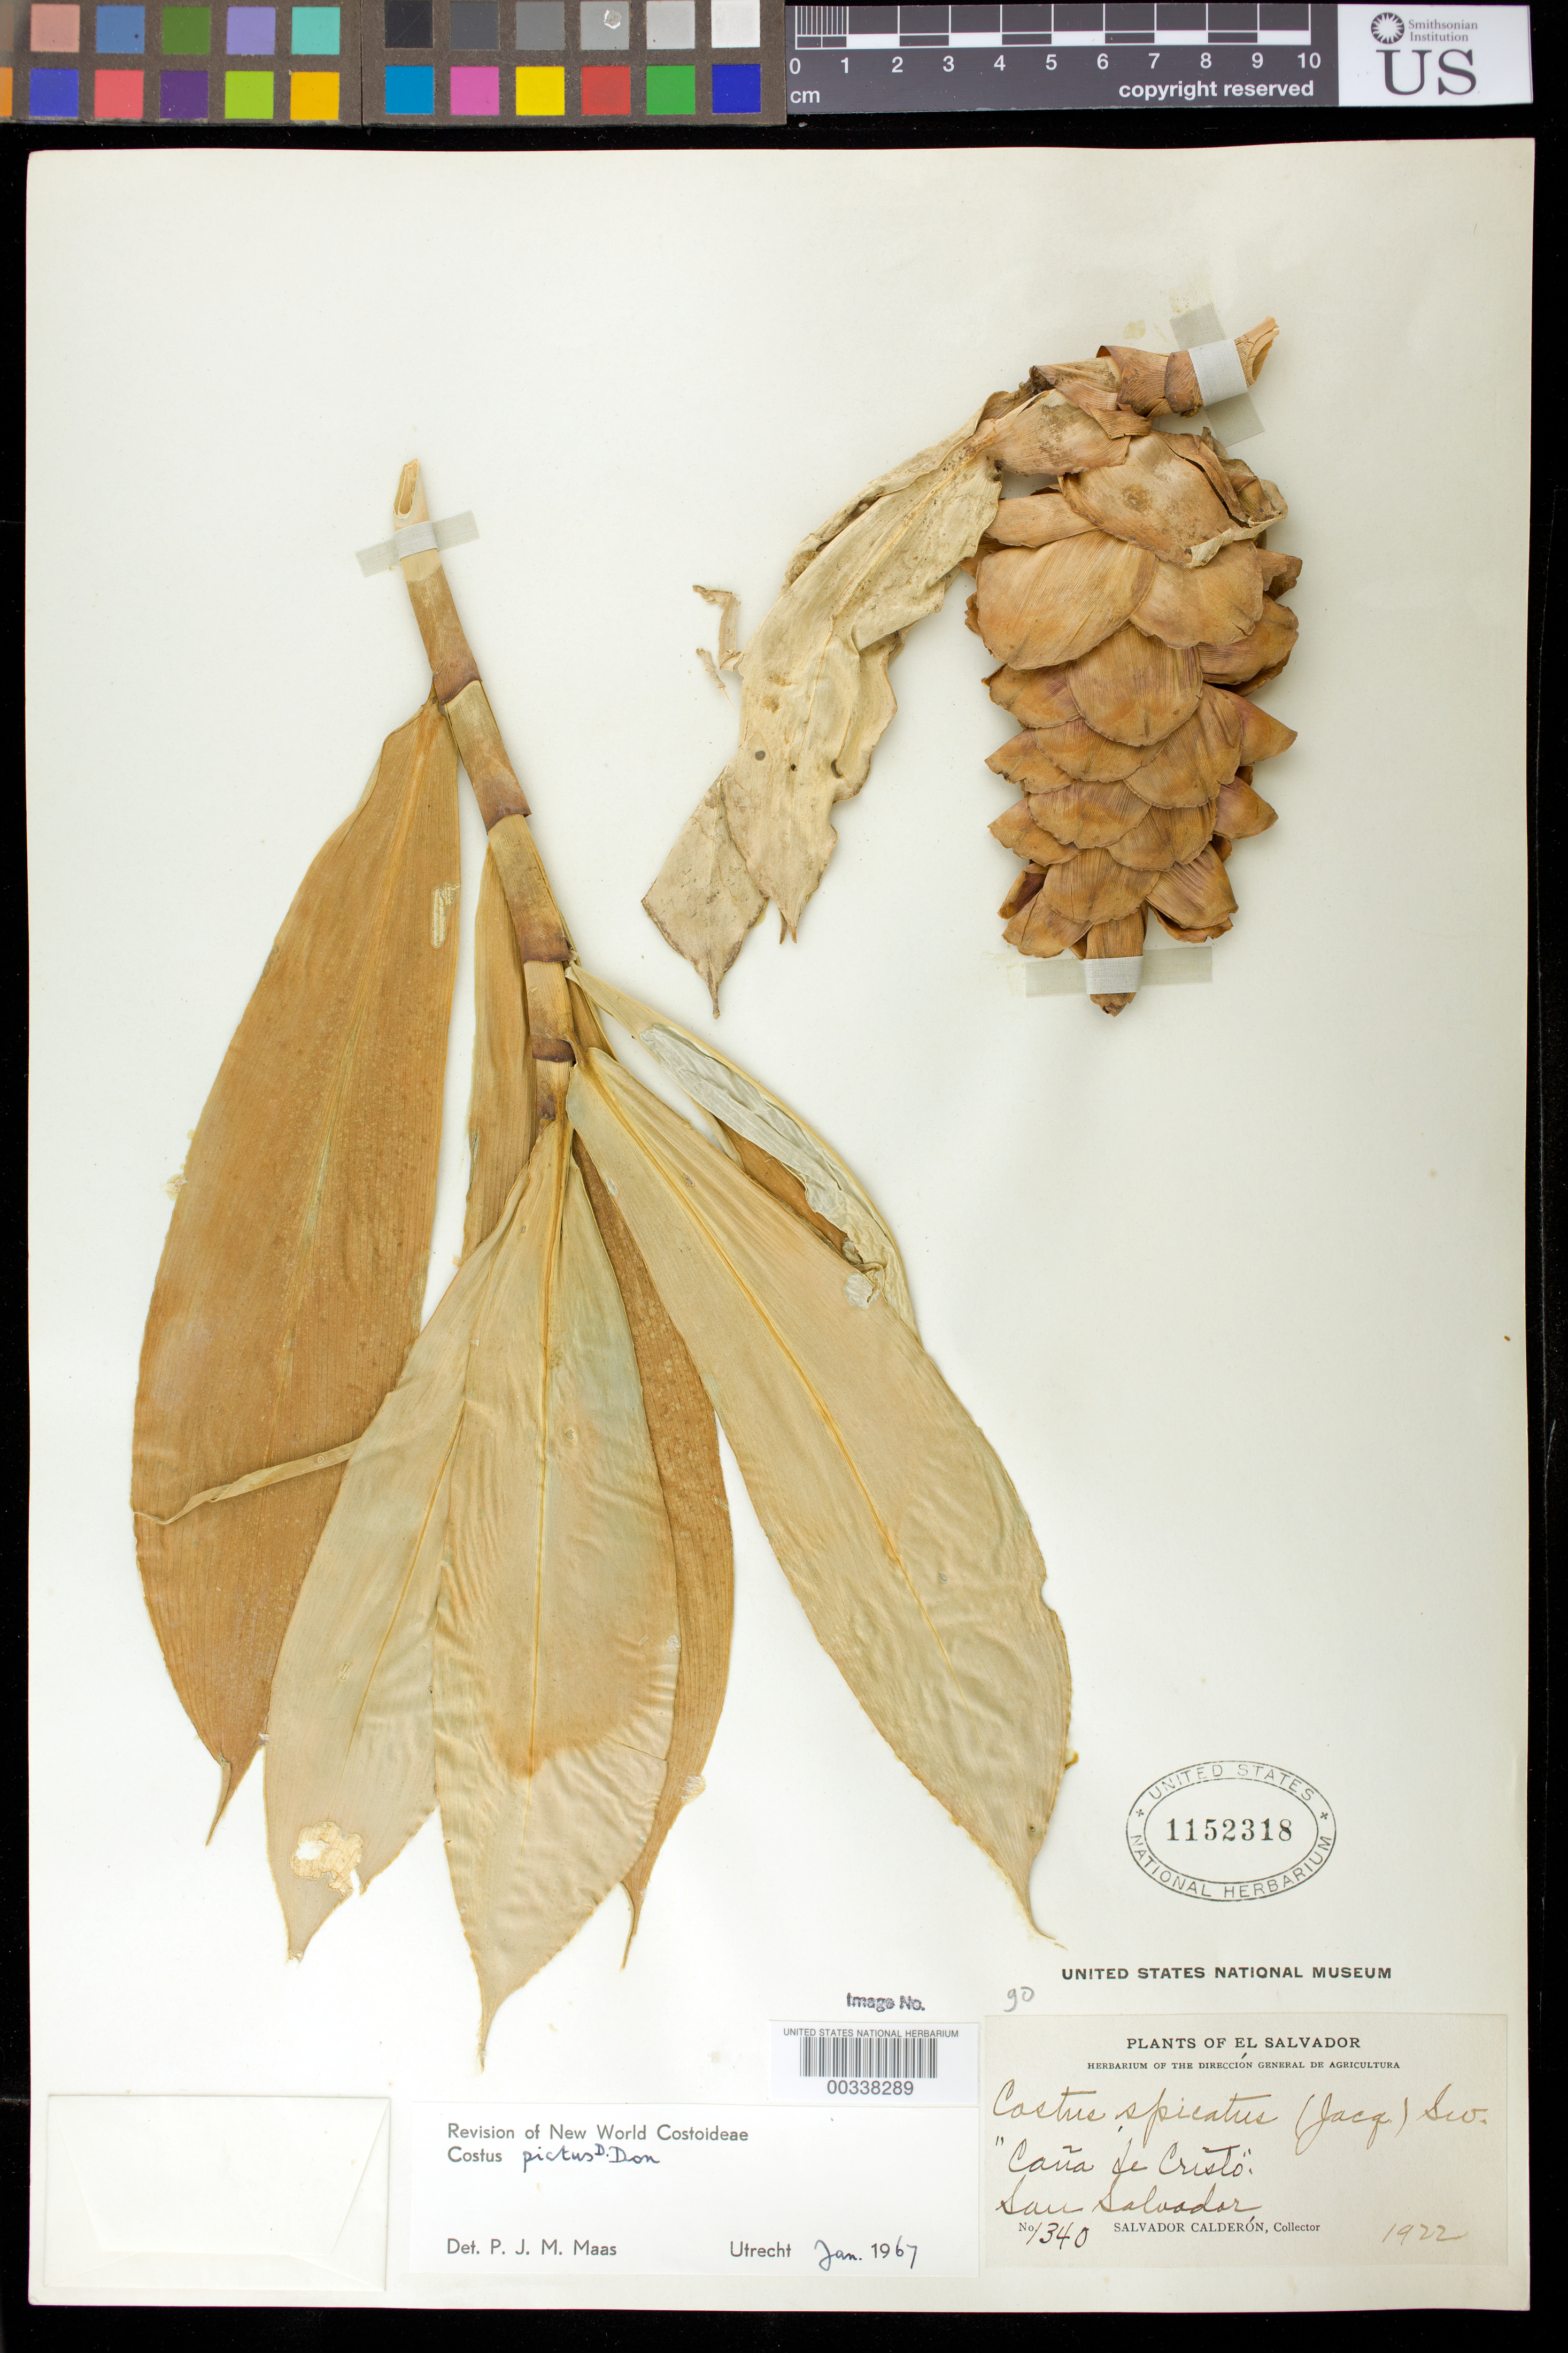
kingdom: Plantae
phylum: Tracheophyta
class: Liliopsida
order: Zingiberales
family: Costaceae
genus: Costus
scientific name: Costus pictus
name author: D. Don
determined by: Maas, Paul J. M.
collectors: S. Calderón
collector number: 1340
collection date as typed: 1922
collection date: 1922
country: El Salvador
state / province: San Salvador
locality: San salvador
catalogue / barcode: US 1152318